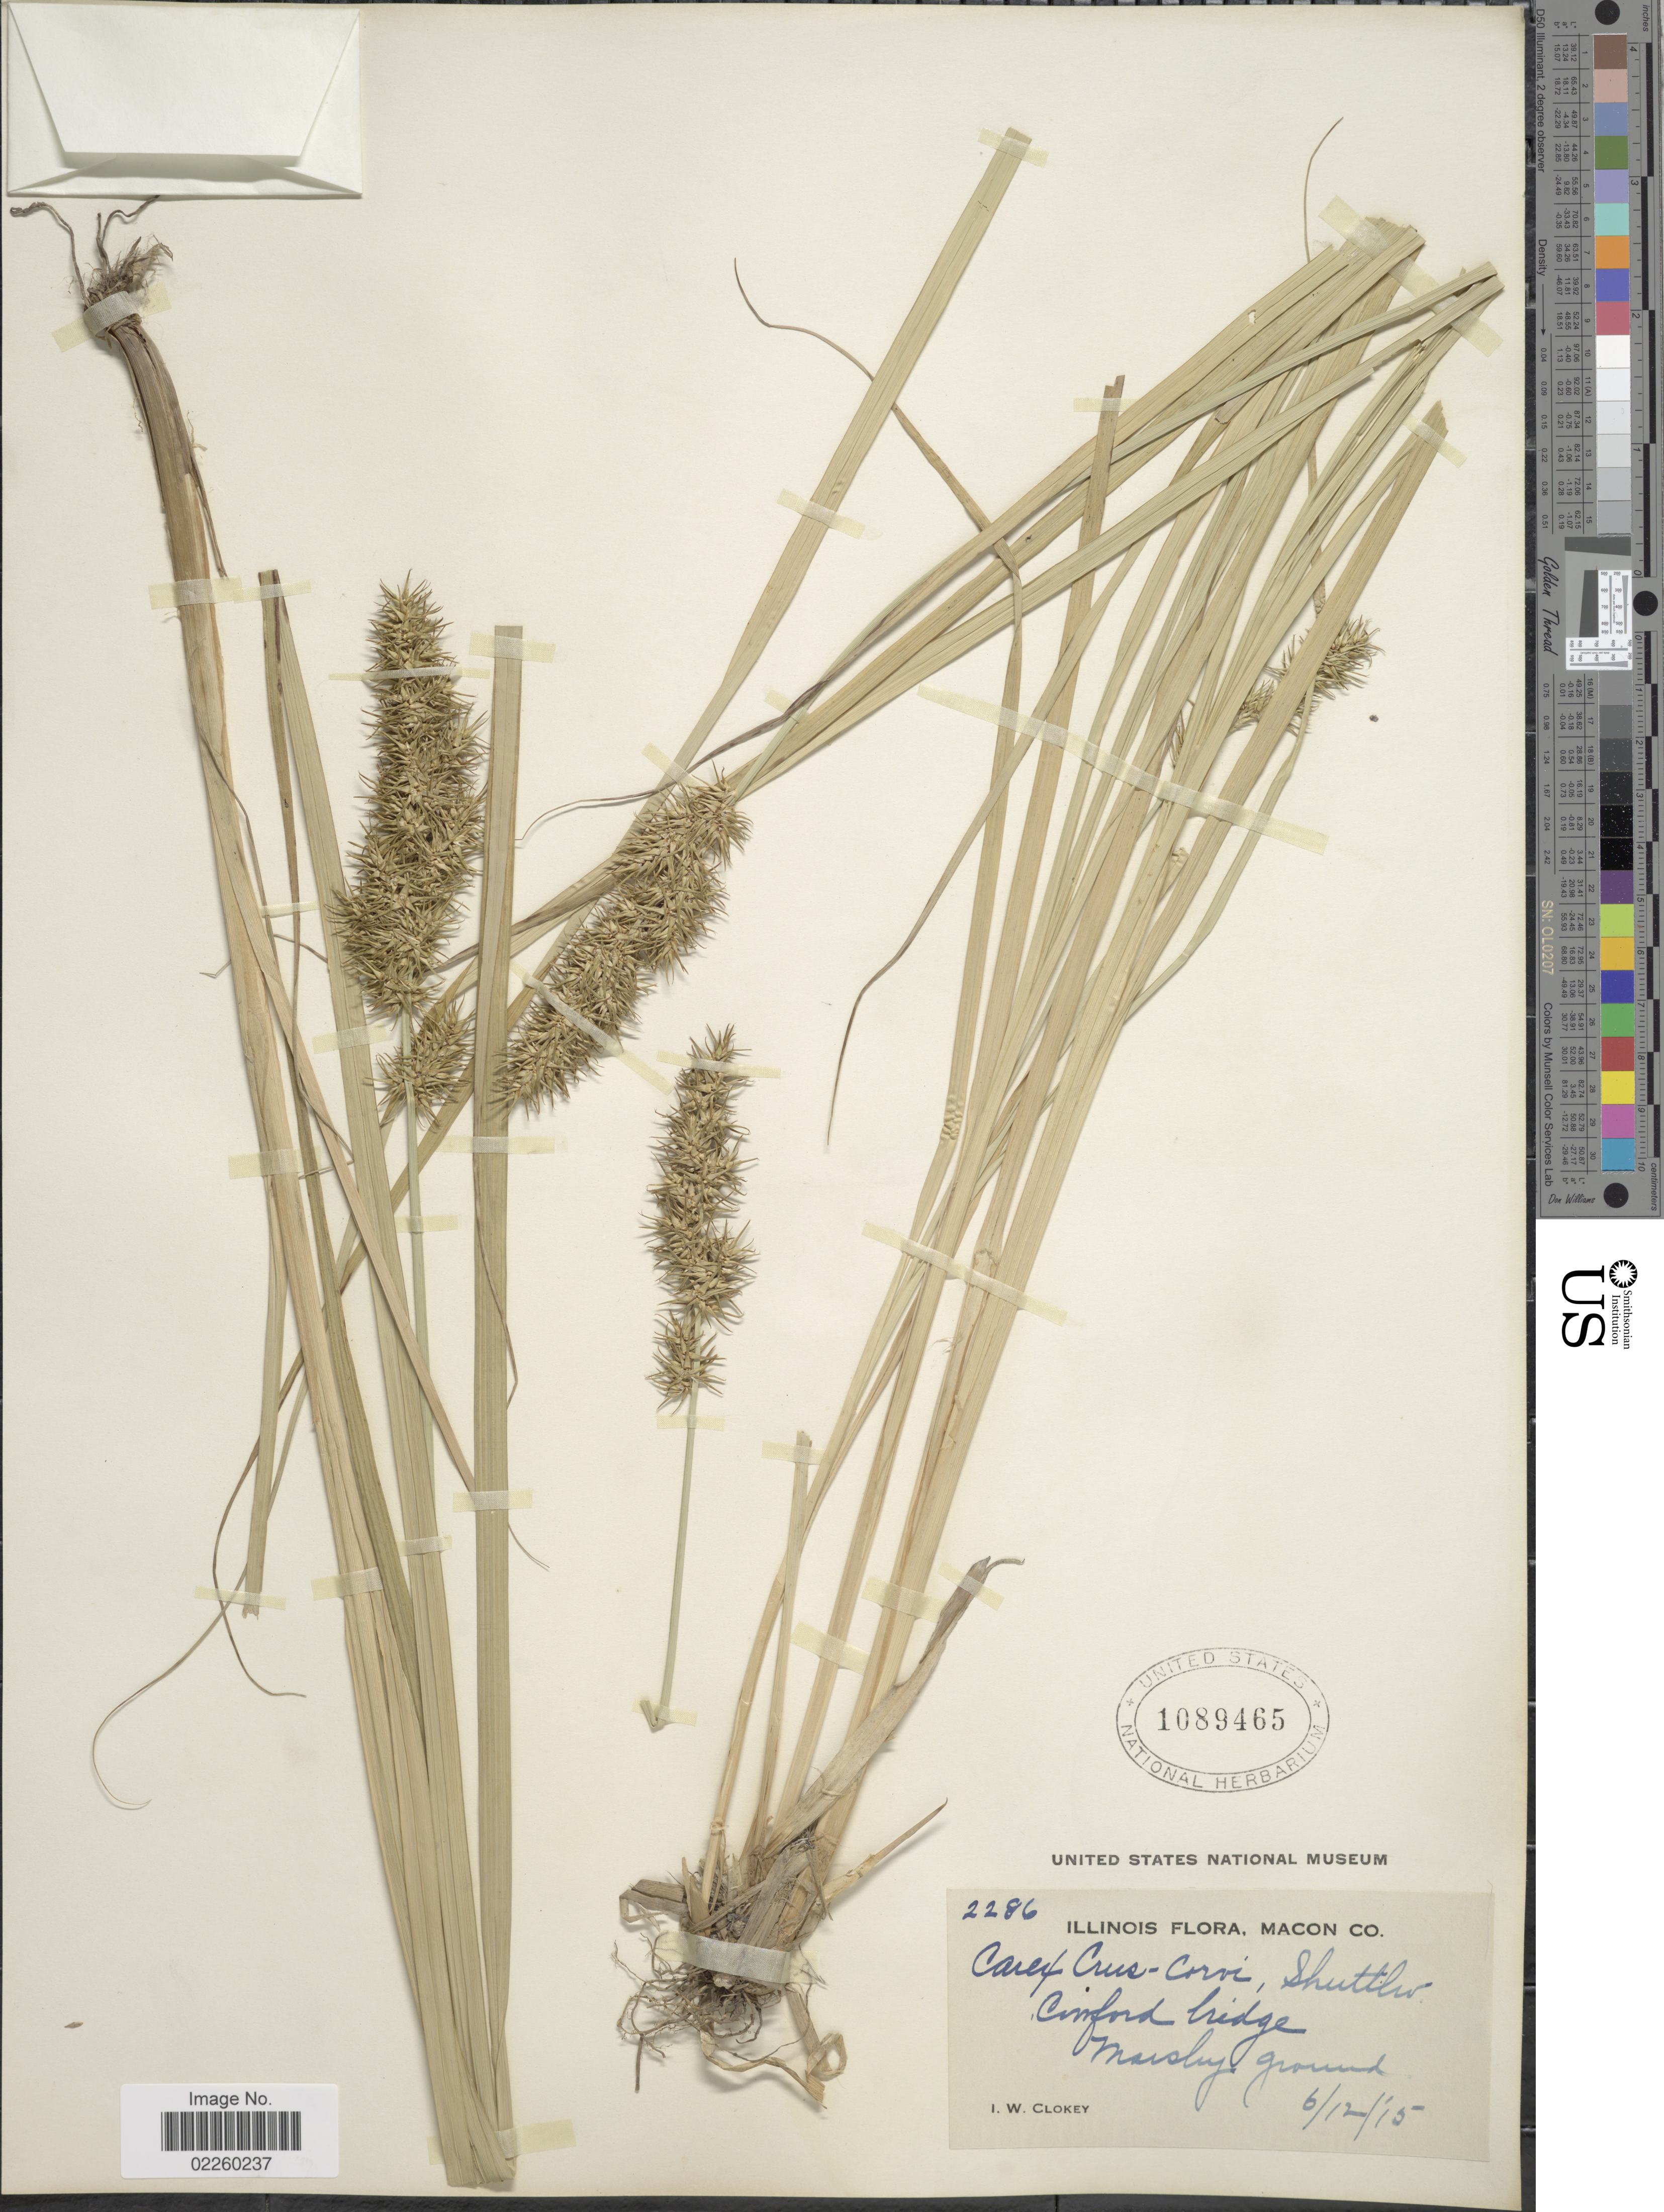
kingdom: Plantae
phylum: Tracheophyta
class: Liliopsida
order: Poales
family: Cyperaceae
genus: Carex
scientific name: Carex crus-corvi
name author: Shuttlew. ex Kunze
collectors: I. W. Clokey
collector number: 2286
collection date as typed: Transcribed d/m/y: 12/6/15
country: United States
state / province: Illinois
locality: Macon Co., Cioword bridge, Marshy Ground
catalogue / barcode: US 1089465